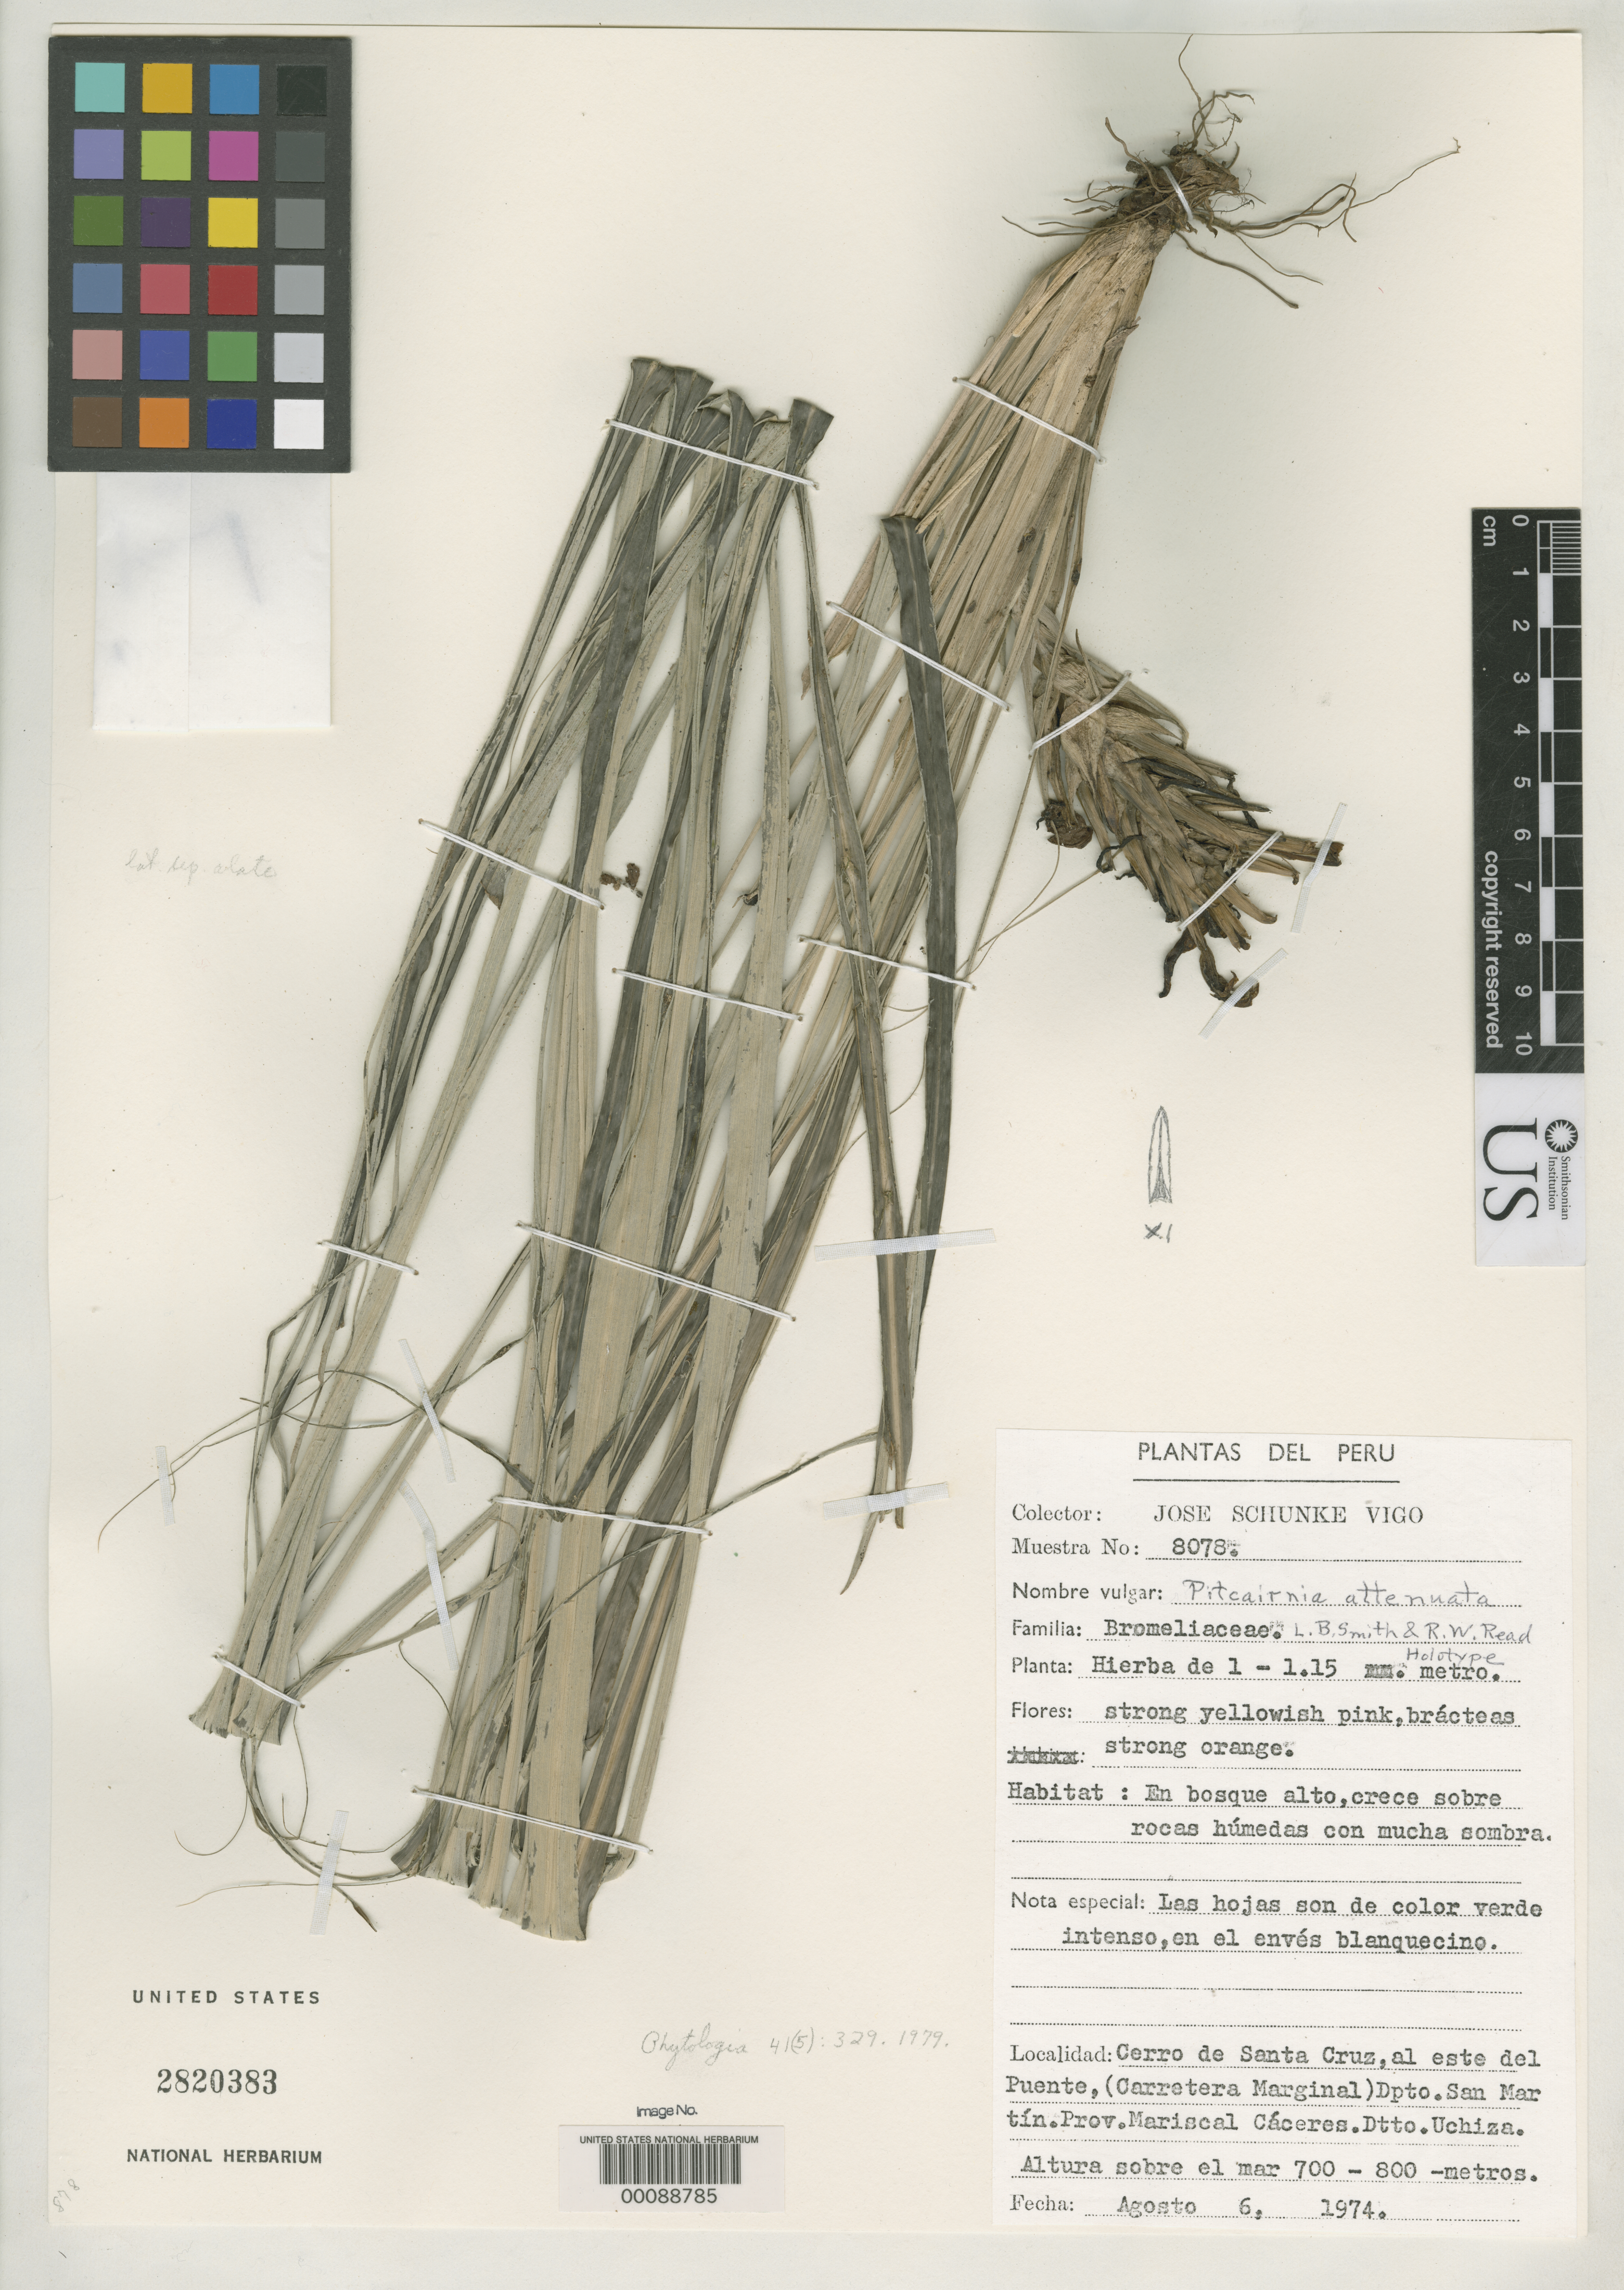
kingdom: Plantae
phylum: Tracheophyta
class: Liliopsida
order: Poales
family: Bromeliaceae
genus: Pitcairnia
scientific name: Pitcairnia attenuata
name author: L.B. Sm. & Read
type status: Holotype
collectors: J. Schunke Vigo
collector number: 8078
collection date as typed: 06 Aug 1974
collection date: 1974-08-06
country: Peru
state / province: San Martín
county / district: Mariscal Cáceres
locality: Cerro de Santa Crus, Puente.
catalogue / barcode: US 2820383